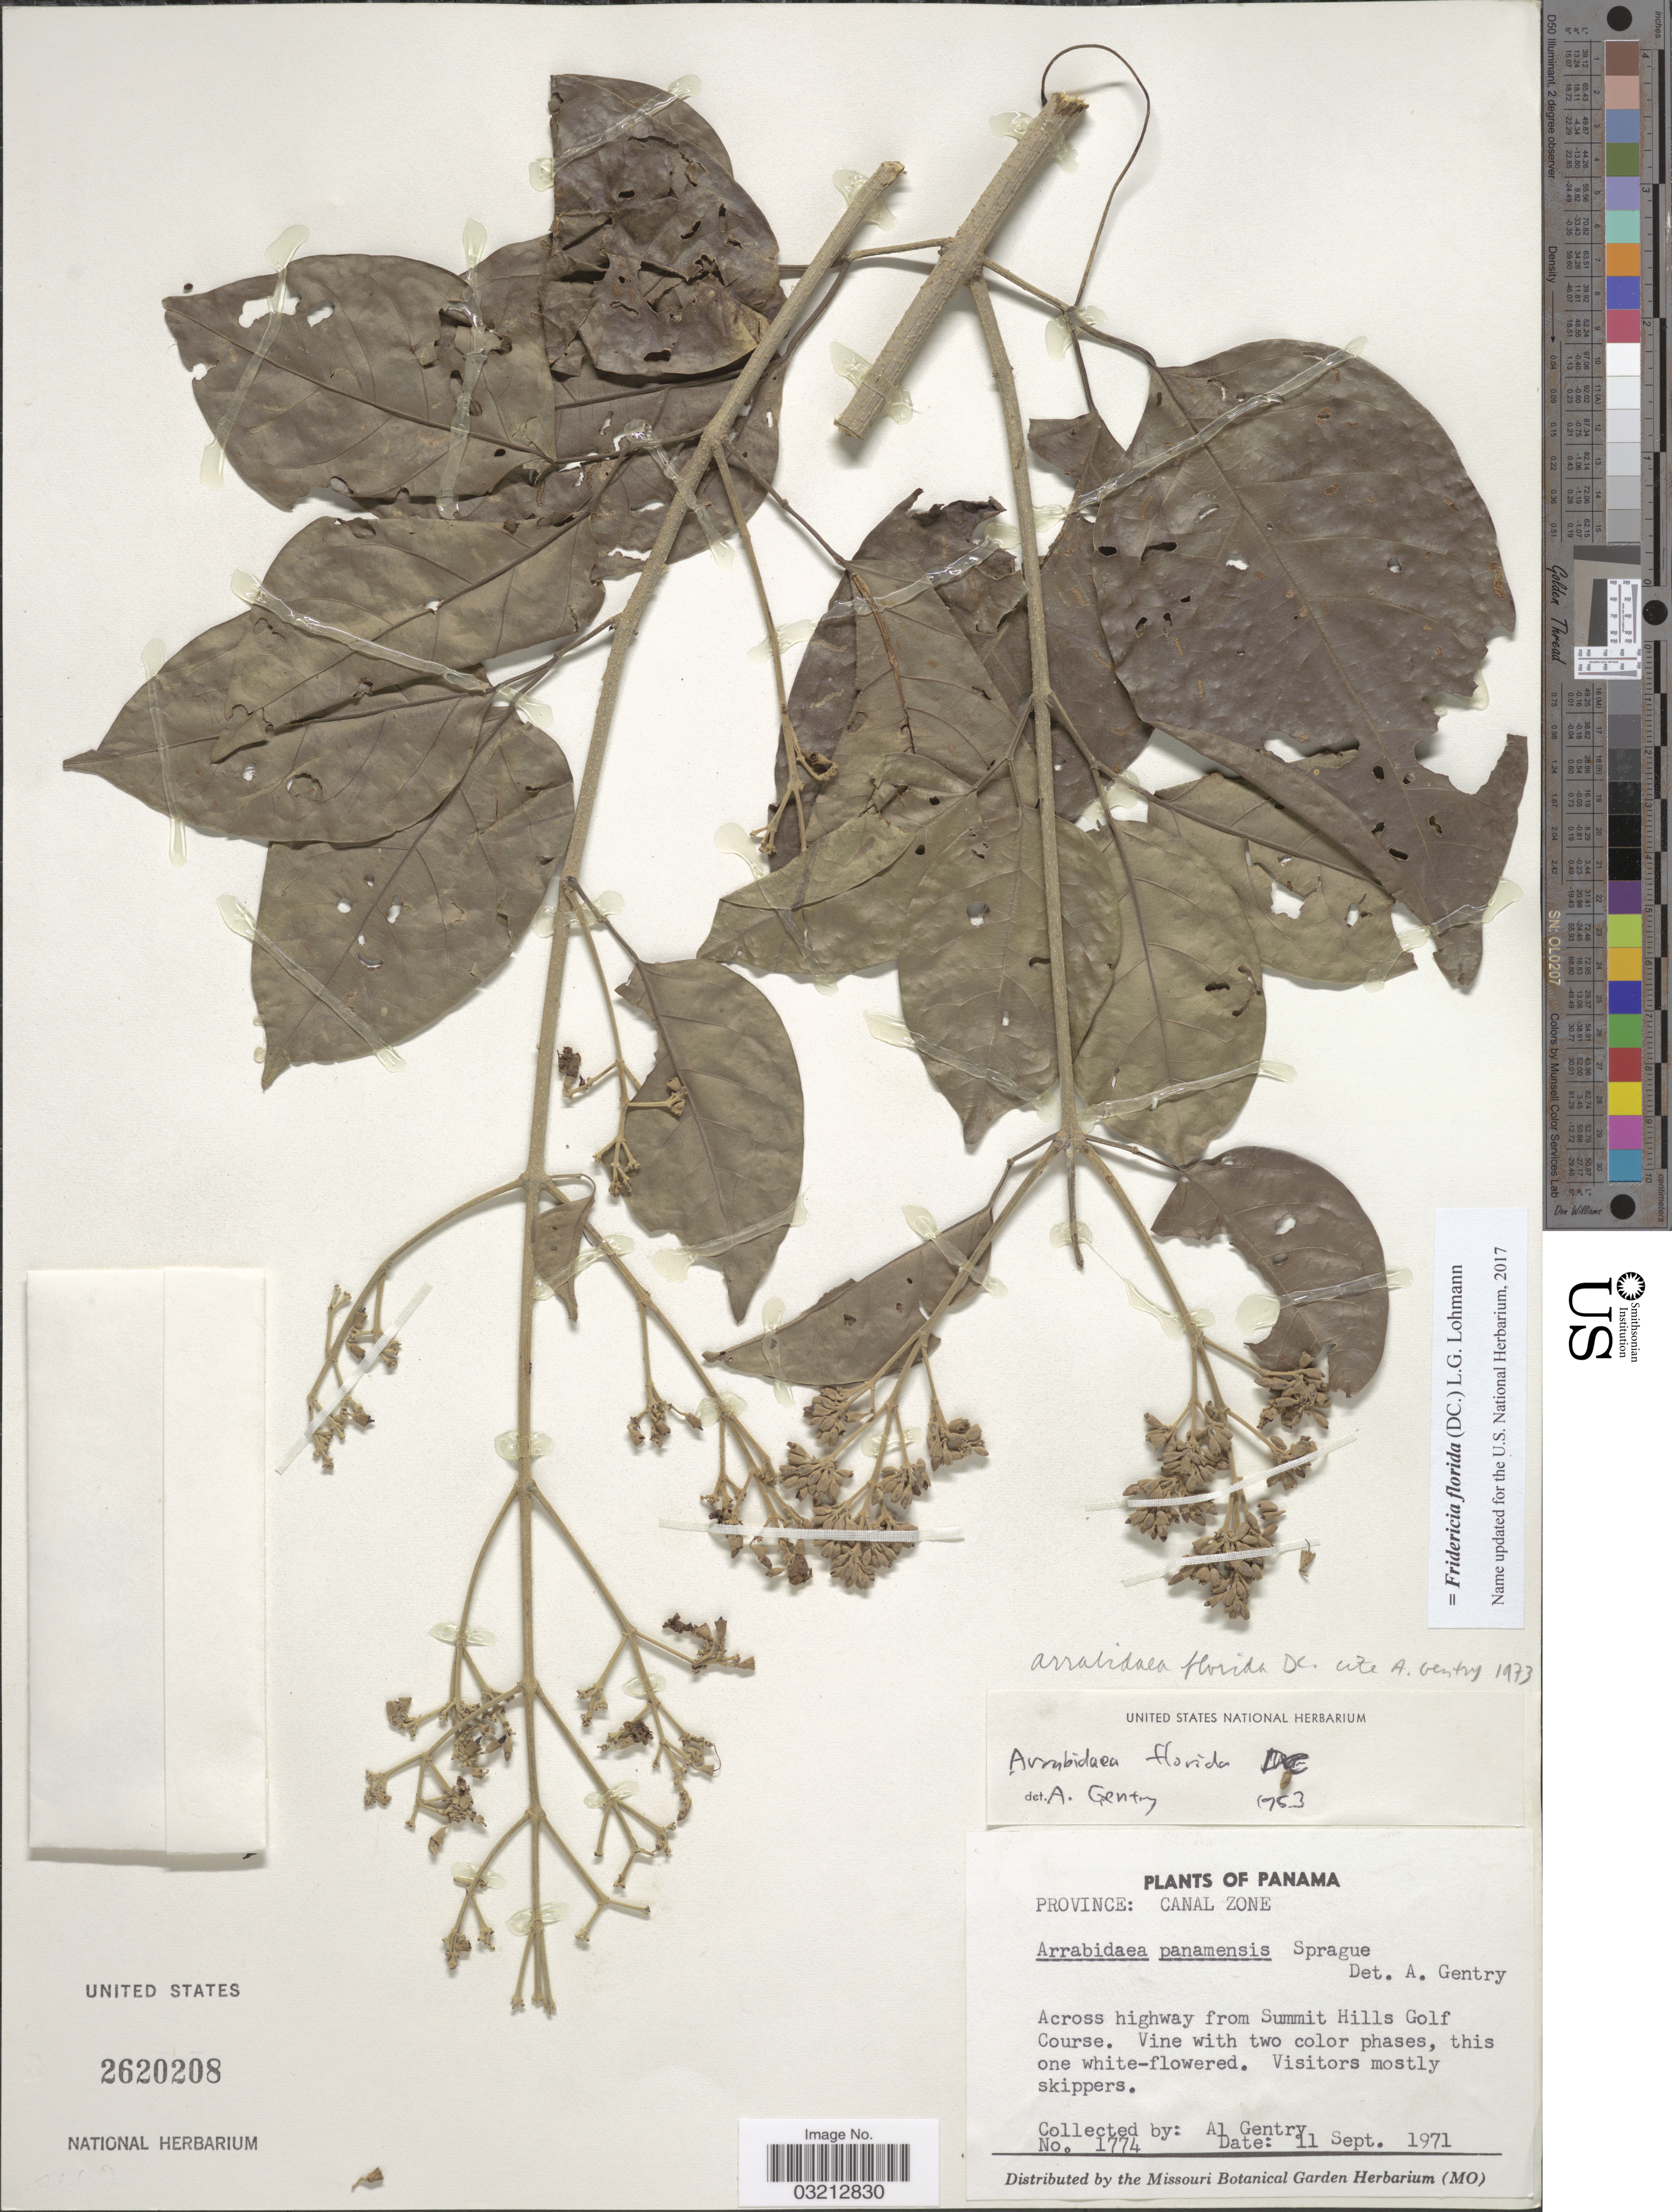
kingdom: Plantae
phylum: Tracheophyta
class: Magnoliopsida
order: Lamiales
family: Bignoniaceae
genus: Fridericia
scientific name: Fridericia florida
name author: (DC.) L.G. Lohmann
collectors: A. H. Gentry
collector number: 1774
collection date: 1971-09-11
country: Panama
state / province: Colón / Panamá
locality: Province: Canal Zone. Across highway from Summit Hills Golf Course.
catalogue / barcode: US 2620208